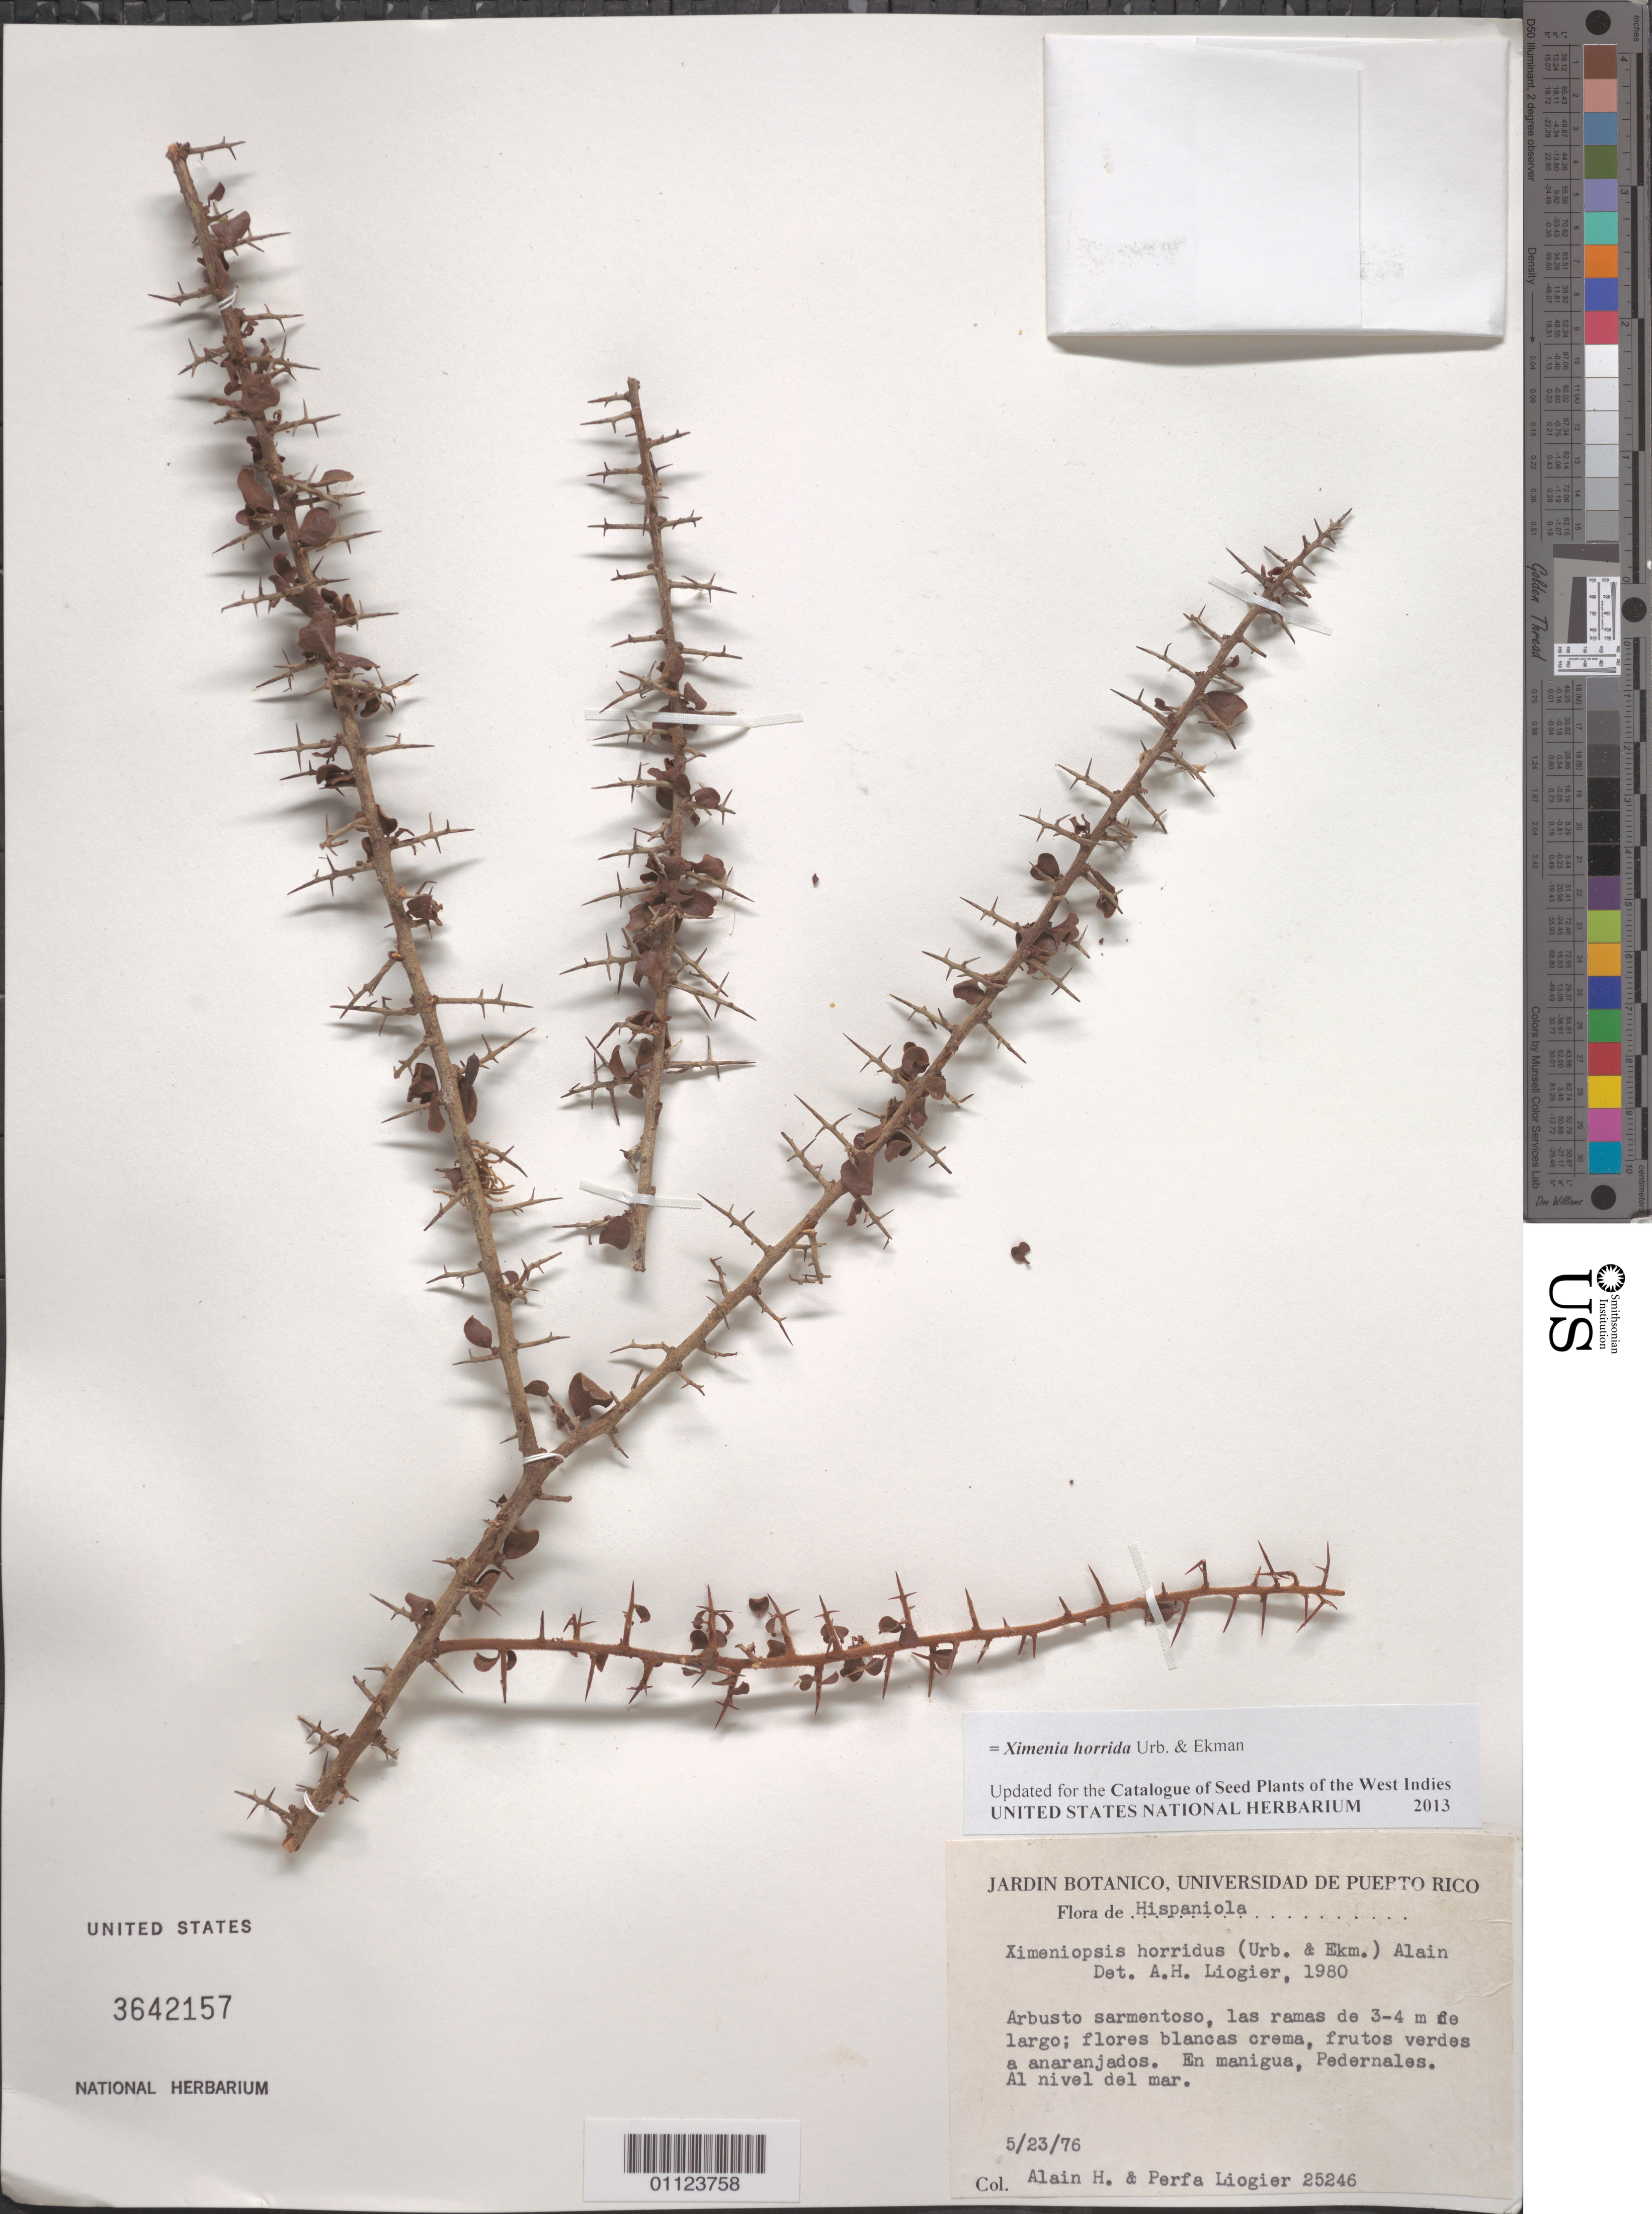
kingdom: Plantae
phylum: Tracheophyta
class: Magnoliopsida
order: Santalales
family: Ximeniaceae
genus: Ximenia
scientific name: Ximenia horrida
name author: Urb. & Ekman in Urb.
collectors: A. H. Liogier & M. P. Liogier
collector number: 25246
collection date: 1976-05-23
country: Puerto Rico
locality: Pedernales.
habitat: En manigua.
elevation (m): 0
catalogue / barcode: US 3642157